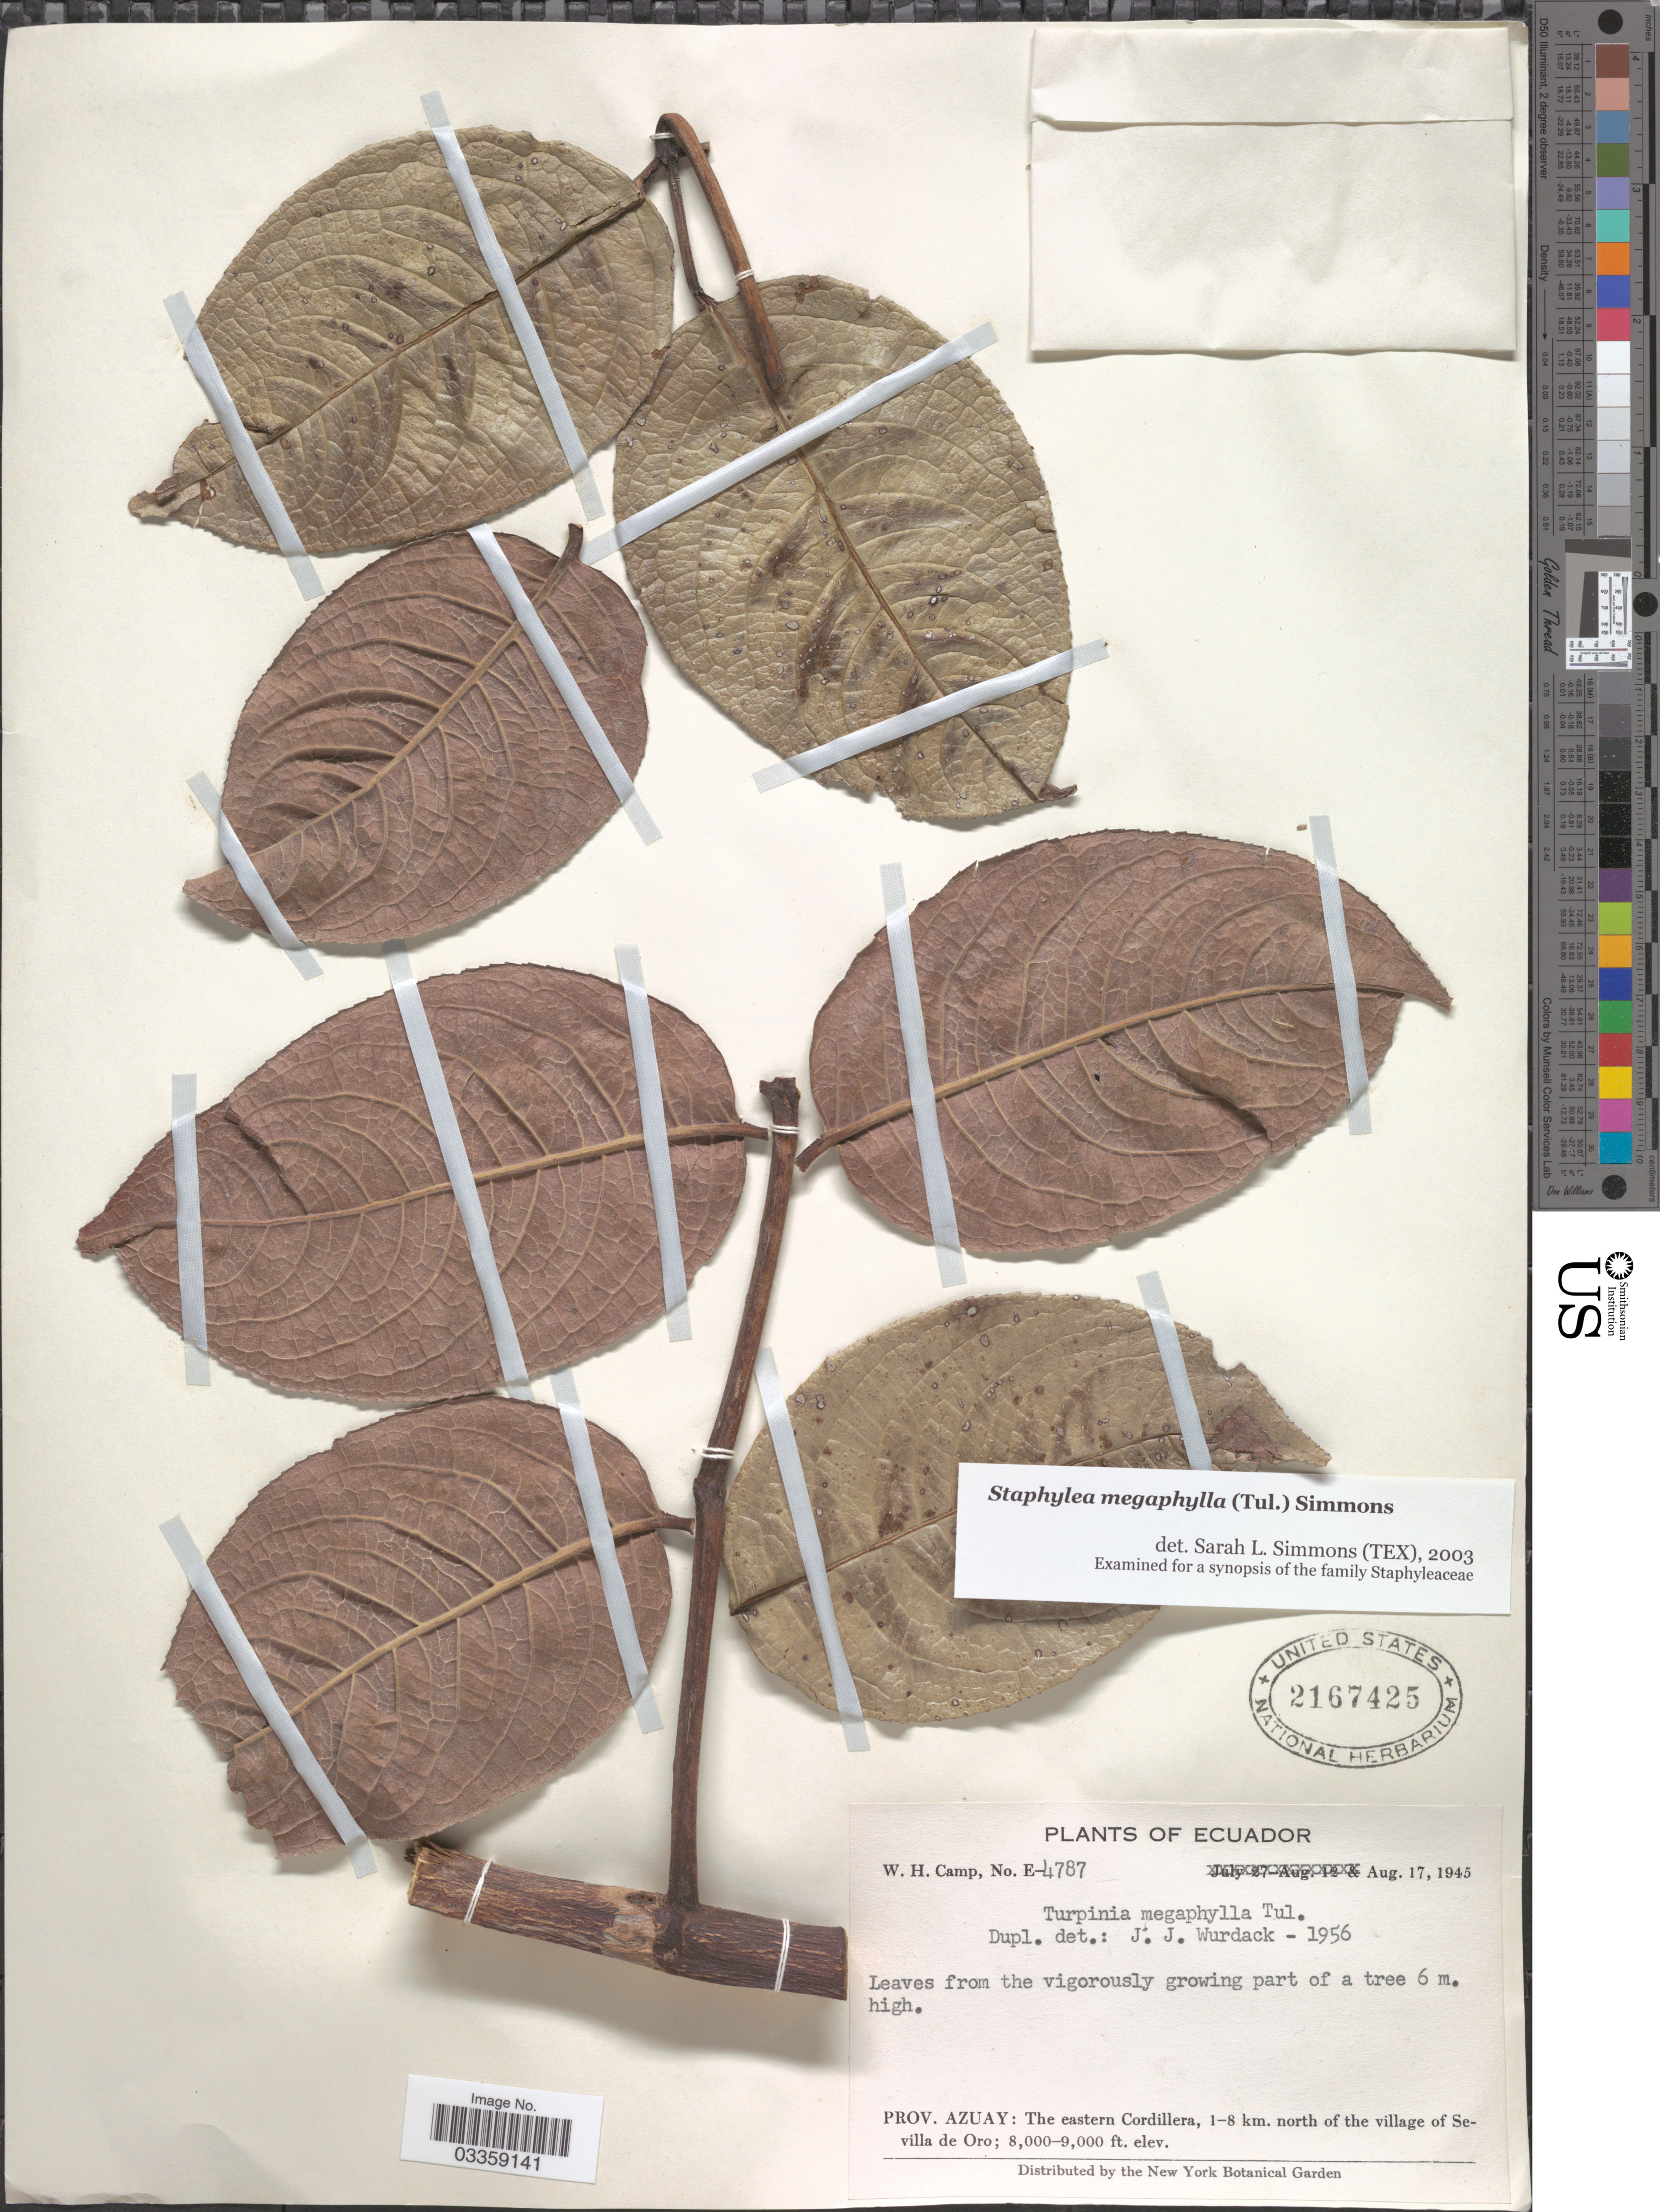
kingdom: Plantae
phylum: Tracheophyta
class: Magnoliopsida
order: Crossosomatales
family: Staphyleaceae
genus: Turpinia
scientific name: Turpinia megaphylla Tul. ined 3/15/2016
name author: Tul.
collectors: W. H. Camp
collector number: E-4787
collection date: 1945-08-17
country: Ecuador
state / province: Azuay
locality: The eastern Cordillera, 1-8 km. north of the village of Sevilla de Oro.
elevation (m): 2438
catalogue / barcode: US 2167425